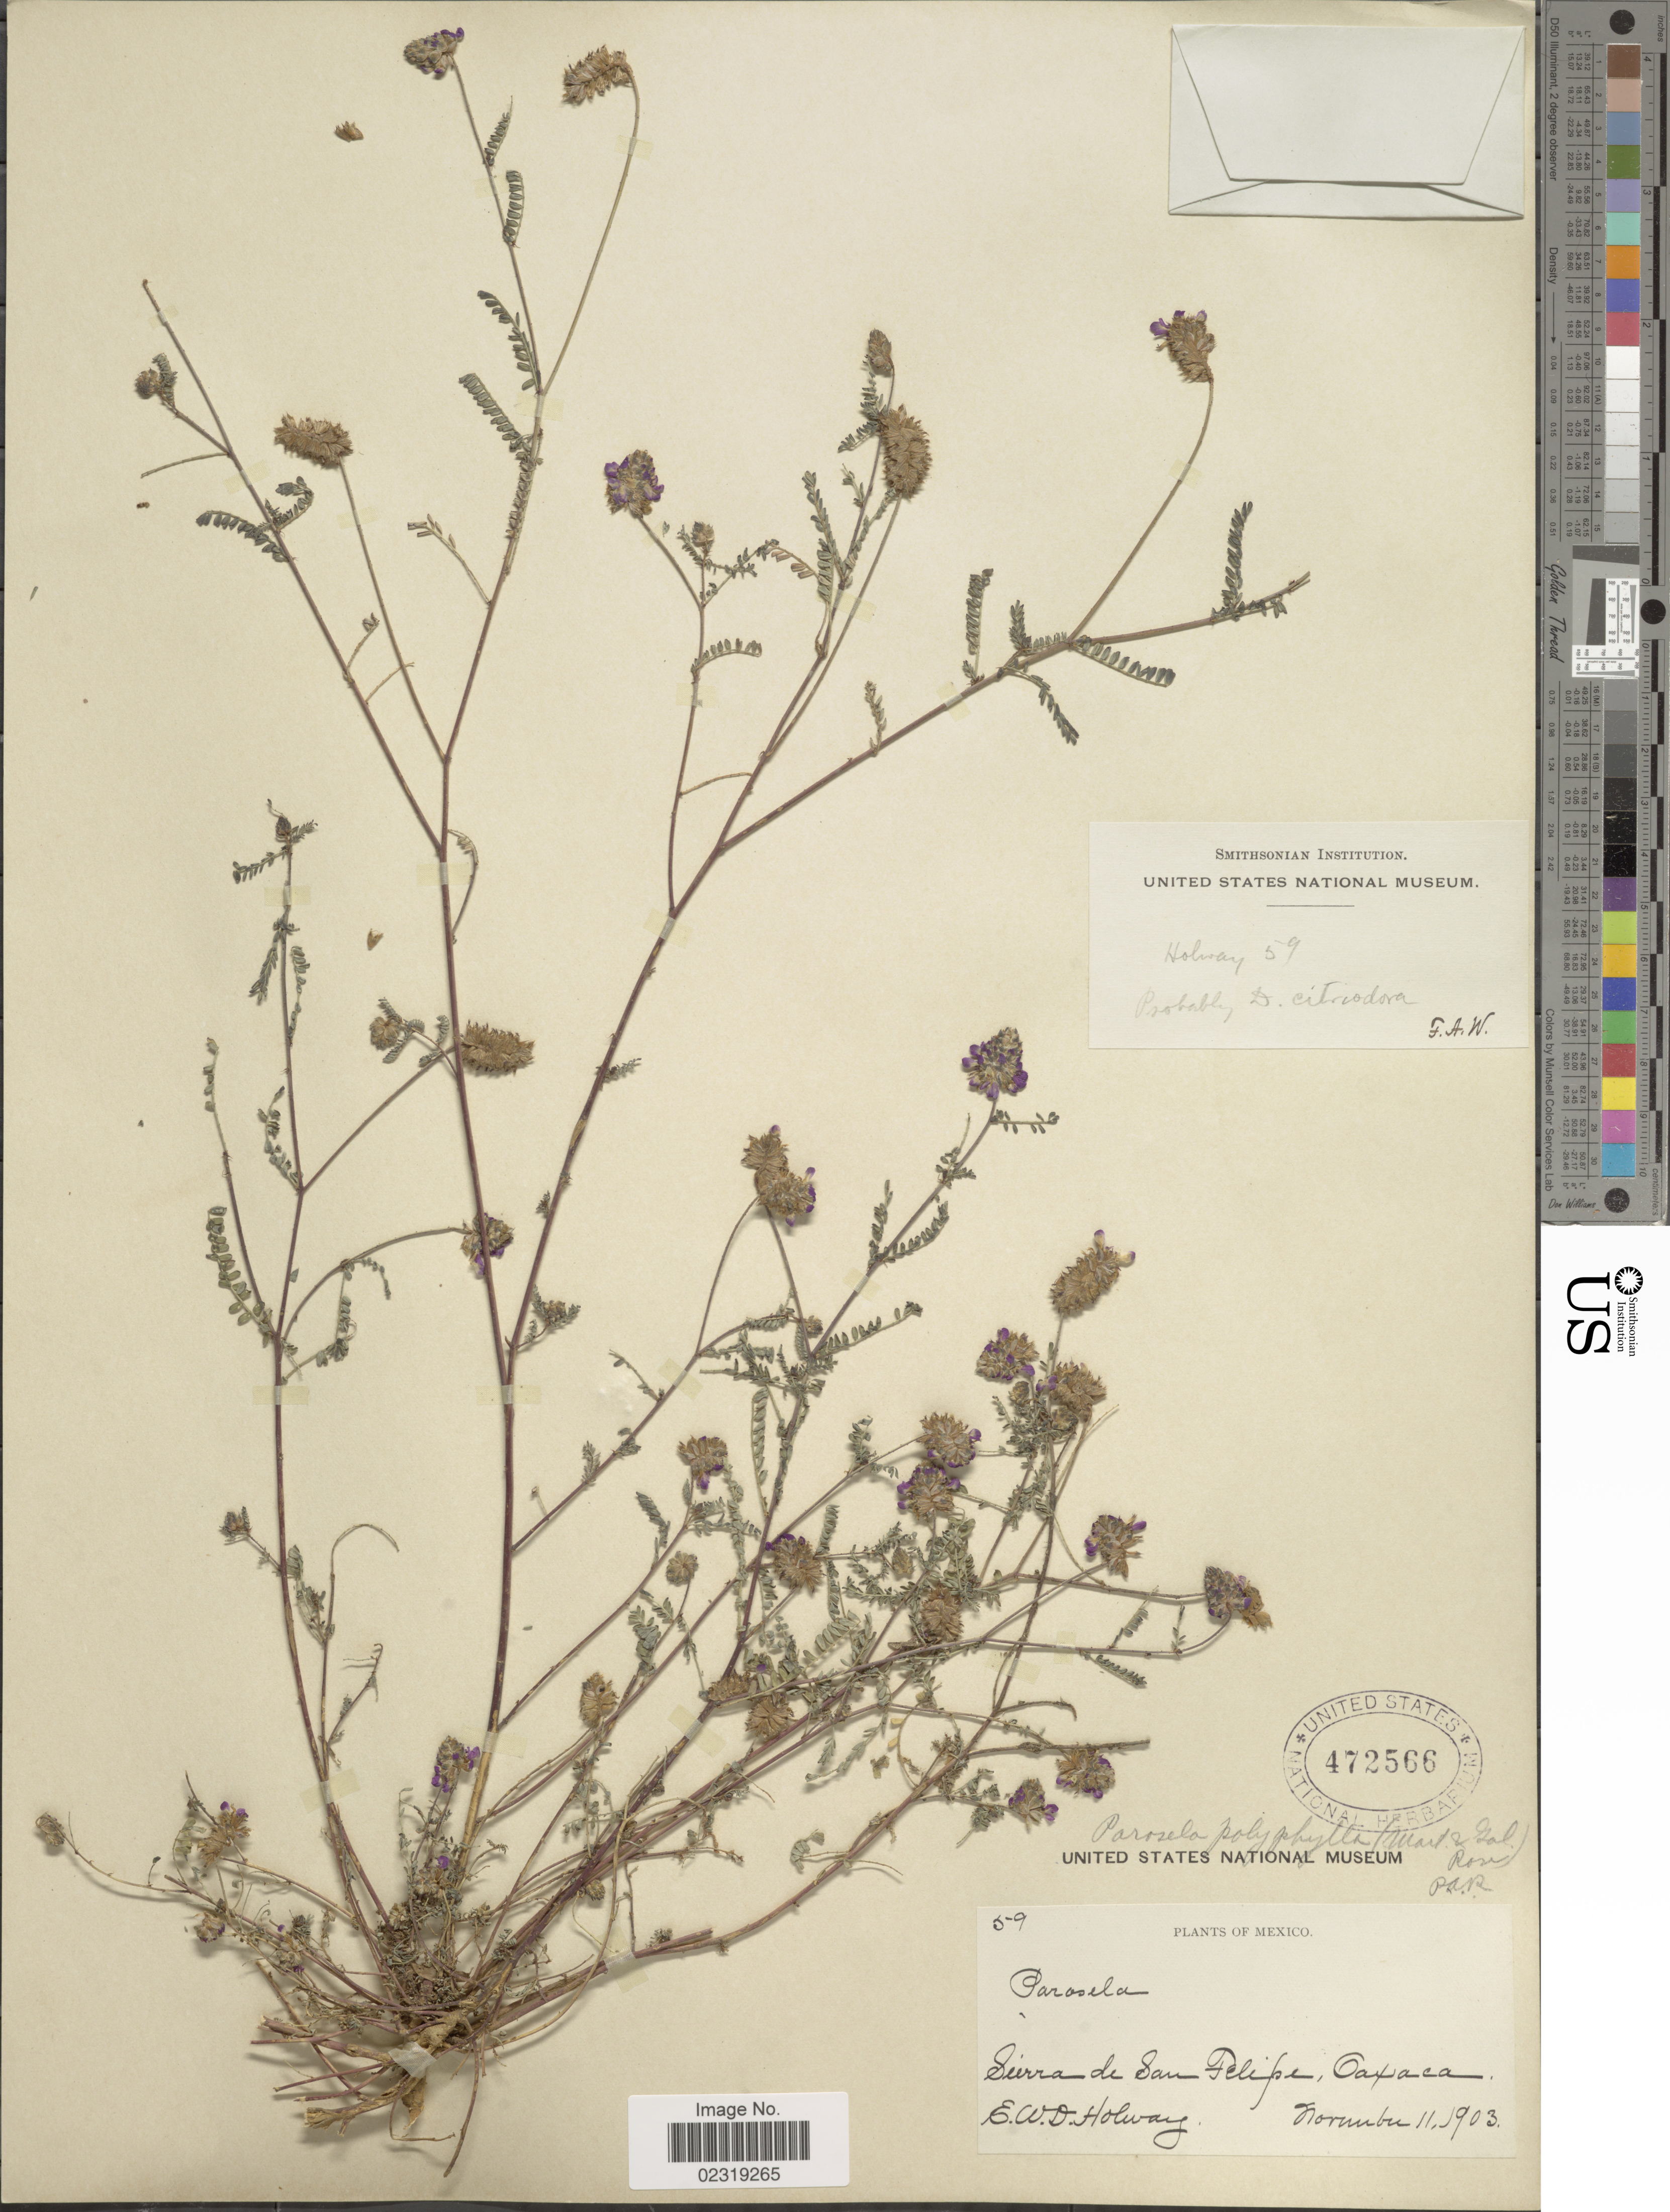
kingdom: Plantae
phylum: Tracheophyta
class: Magnoliopsida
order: Fabales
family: Fabaceae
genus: Dalea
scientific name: Dalea foliolosa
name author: (Aiton) Barneby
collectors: E. W. D. Holway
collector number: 59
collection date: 1903-11-11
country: Mexico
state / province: Oaxaca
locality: Sierra de San Felipe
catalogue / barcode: US 472566